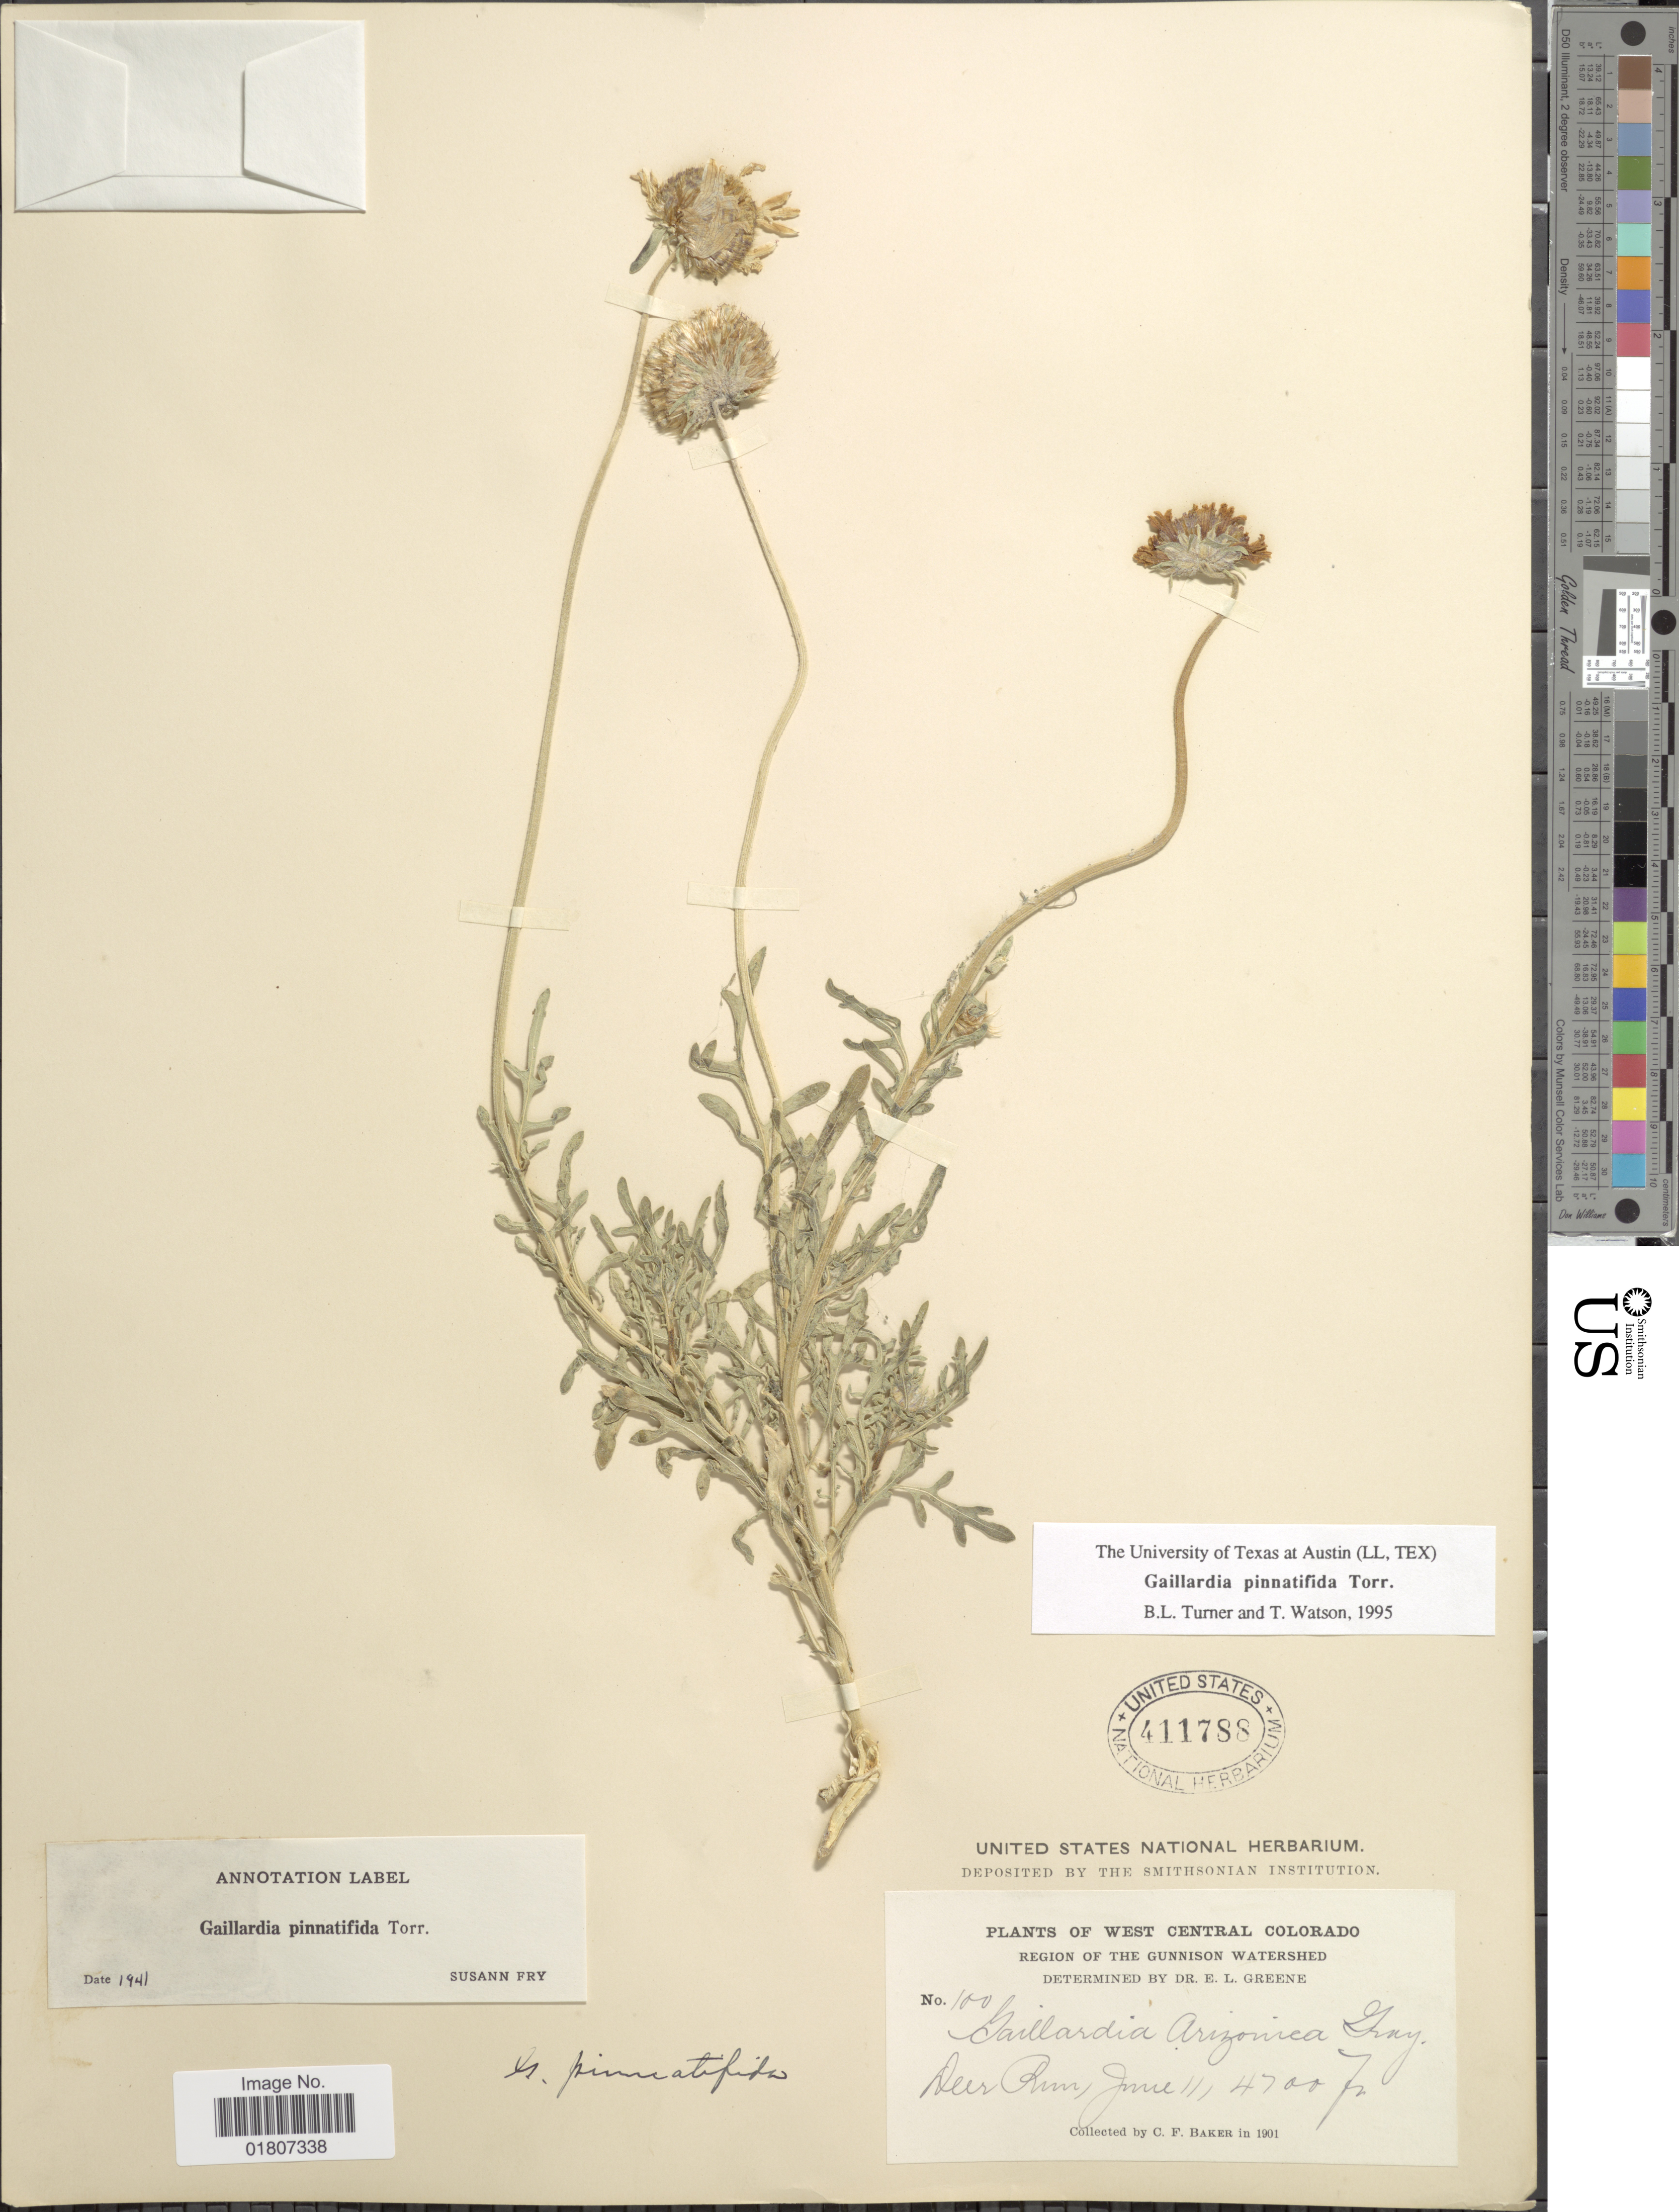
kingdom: Plantae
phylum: Tracheophyta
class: Magnoliopsida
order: Asterales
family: Asteraceae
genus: Gaillardia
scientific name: Gaillardia pinnatifida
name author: Torr.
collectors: C. F. Baker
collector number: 100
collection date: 1901-06-11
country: United States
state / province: Colorado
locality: West Central Colorado. Region of the Gunnison Watershed. Deer Run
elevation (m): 1433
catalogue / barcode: US 411788